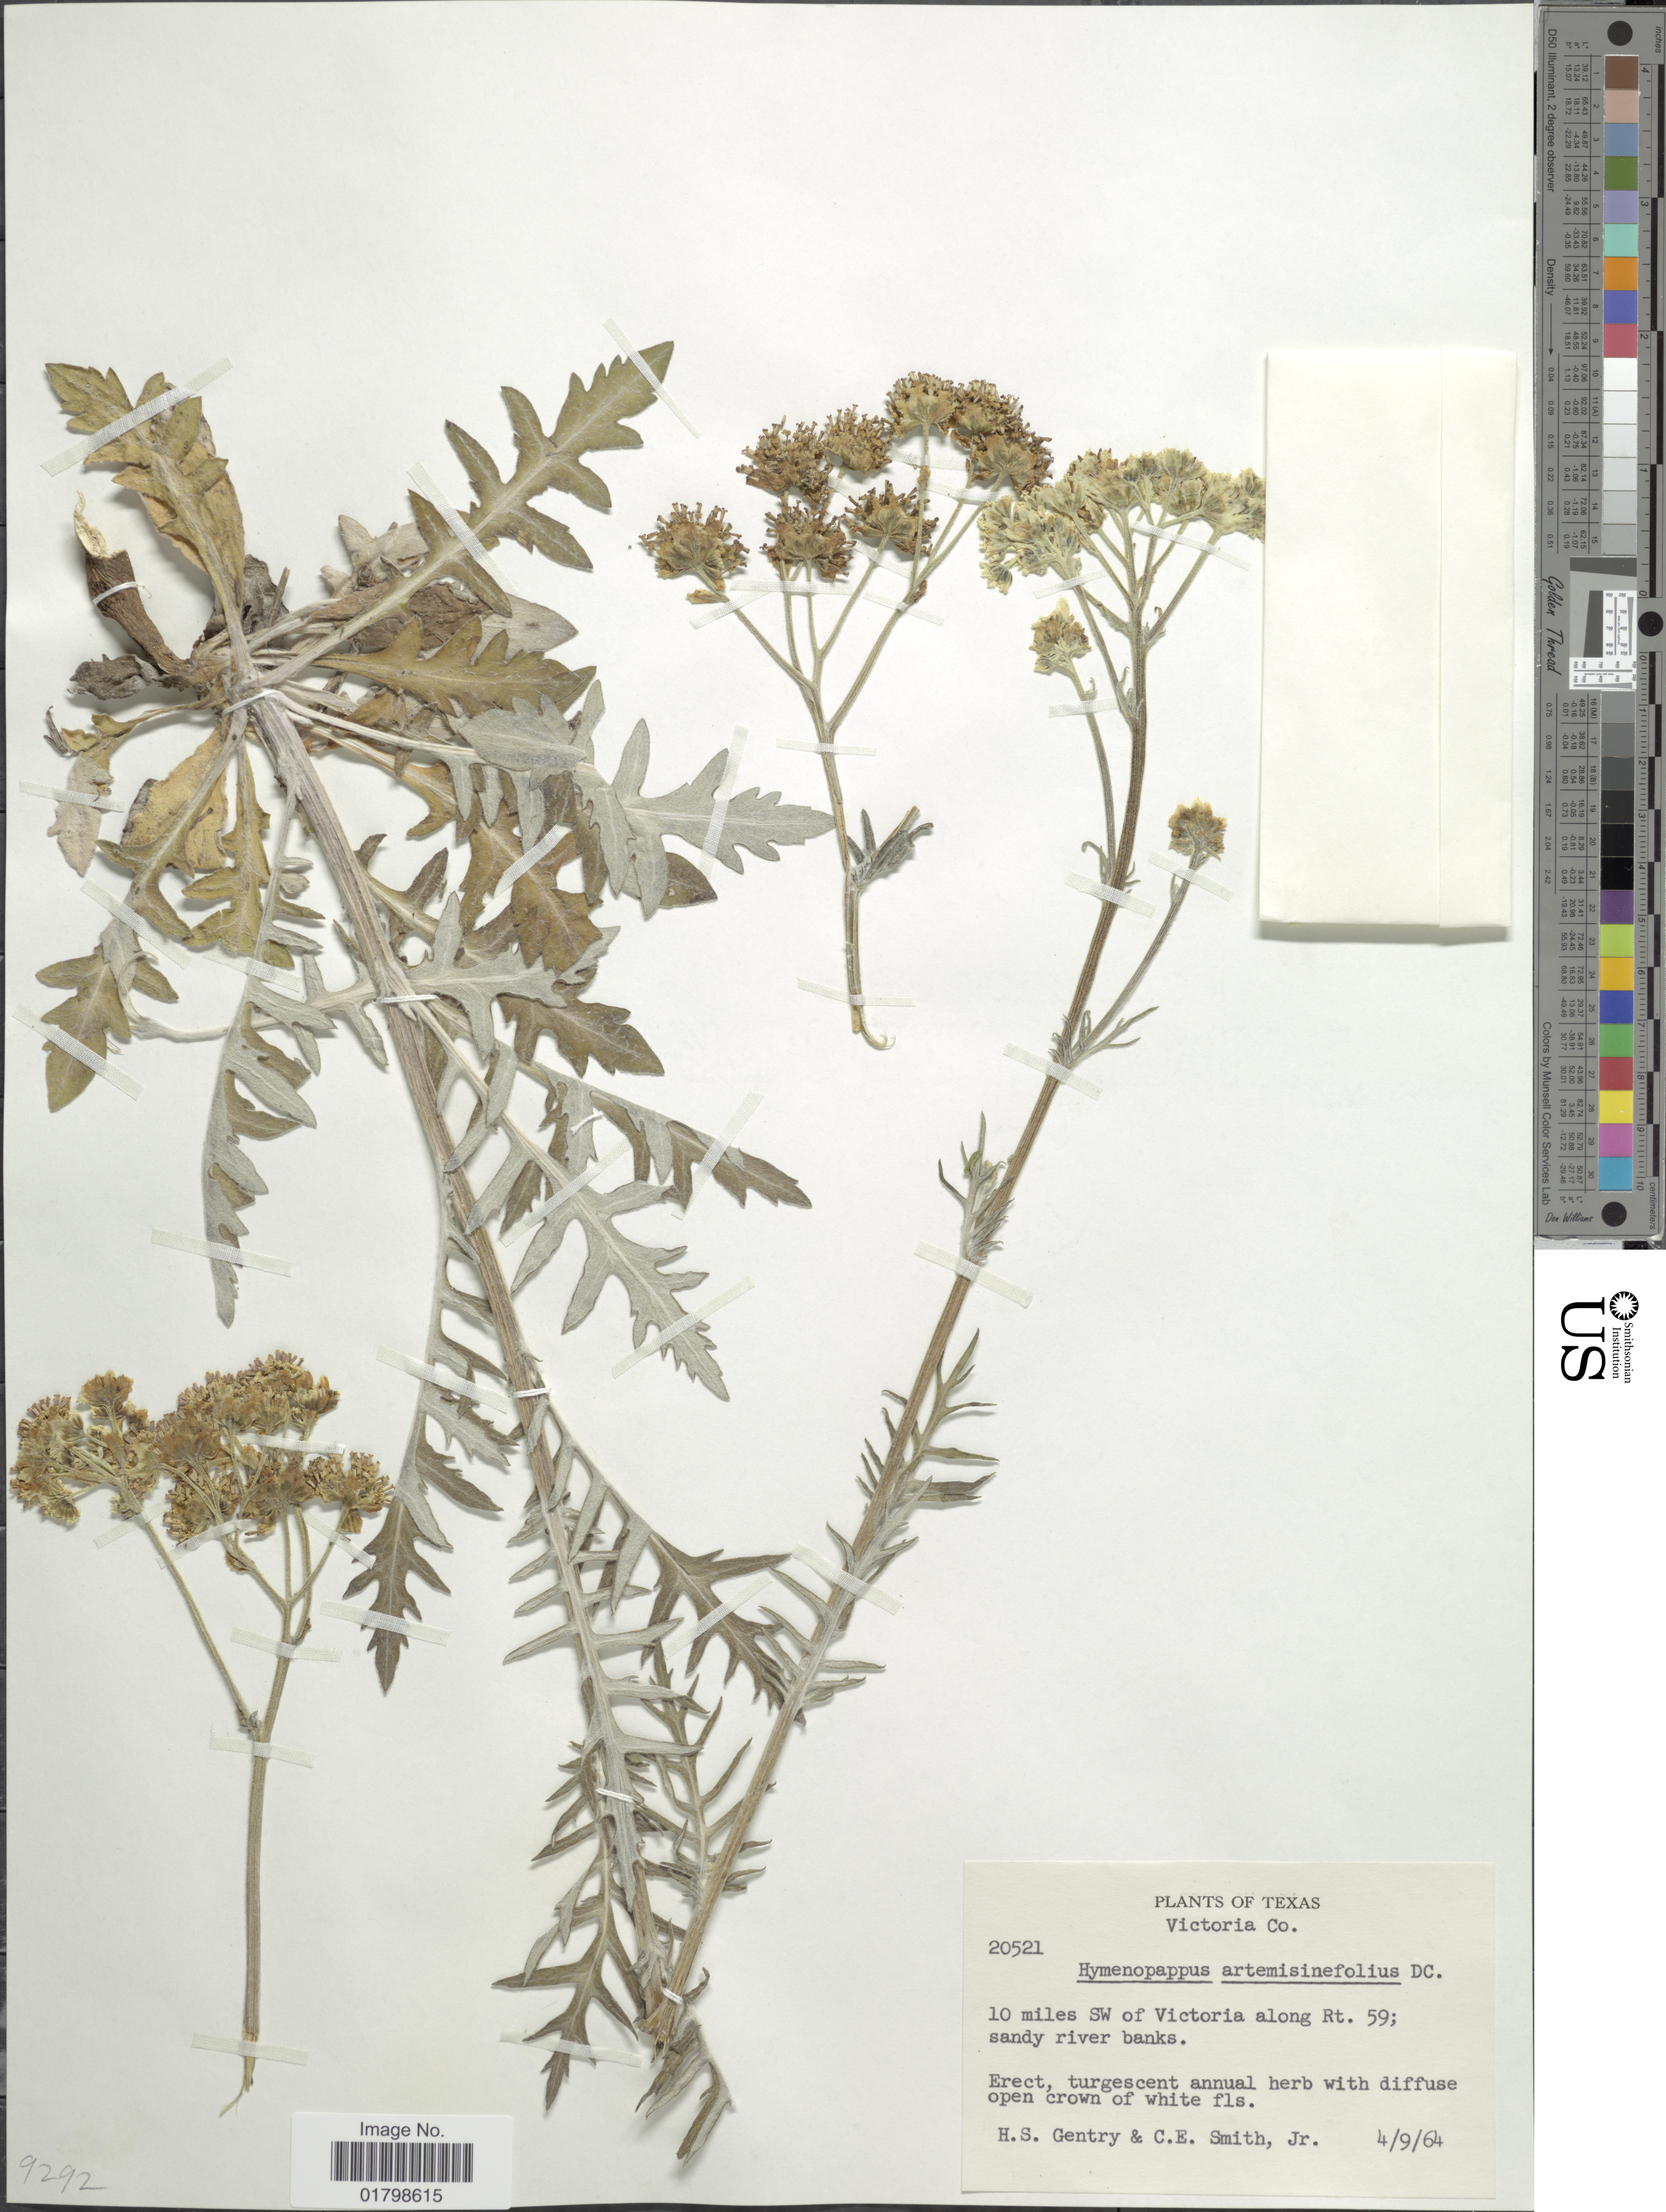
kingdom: Plantae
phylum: Tracheophyta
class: Magnoliopsida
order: Asterales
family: Asteraceae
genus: Hymenopappus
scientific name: Hymenopappus artemisiifolius var. artemisiifolius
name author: DC.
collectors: H. S. Gentry & C. E. Smith Jr.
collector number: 20521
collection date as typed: Transcribed d/m/y: 4/9/64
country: United States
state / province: Texas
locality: Victoria Co. 10 miles SW of Victoria along Rt. 59